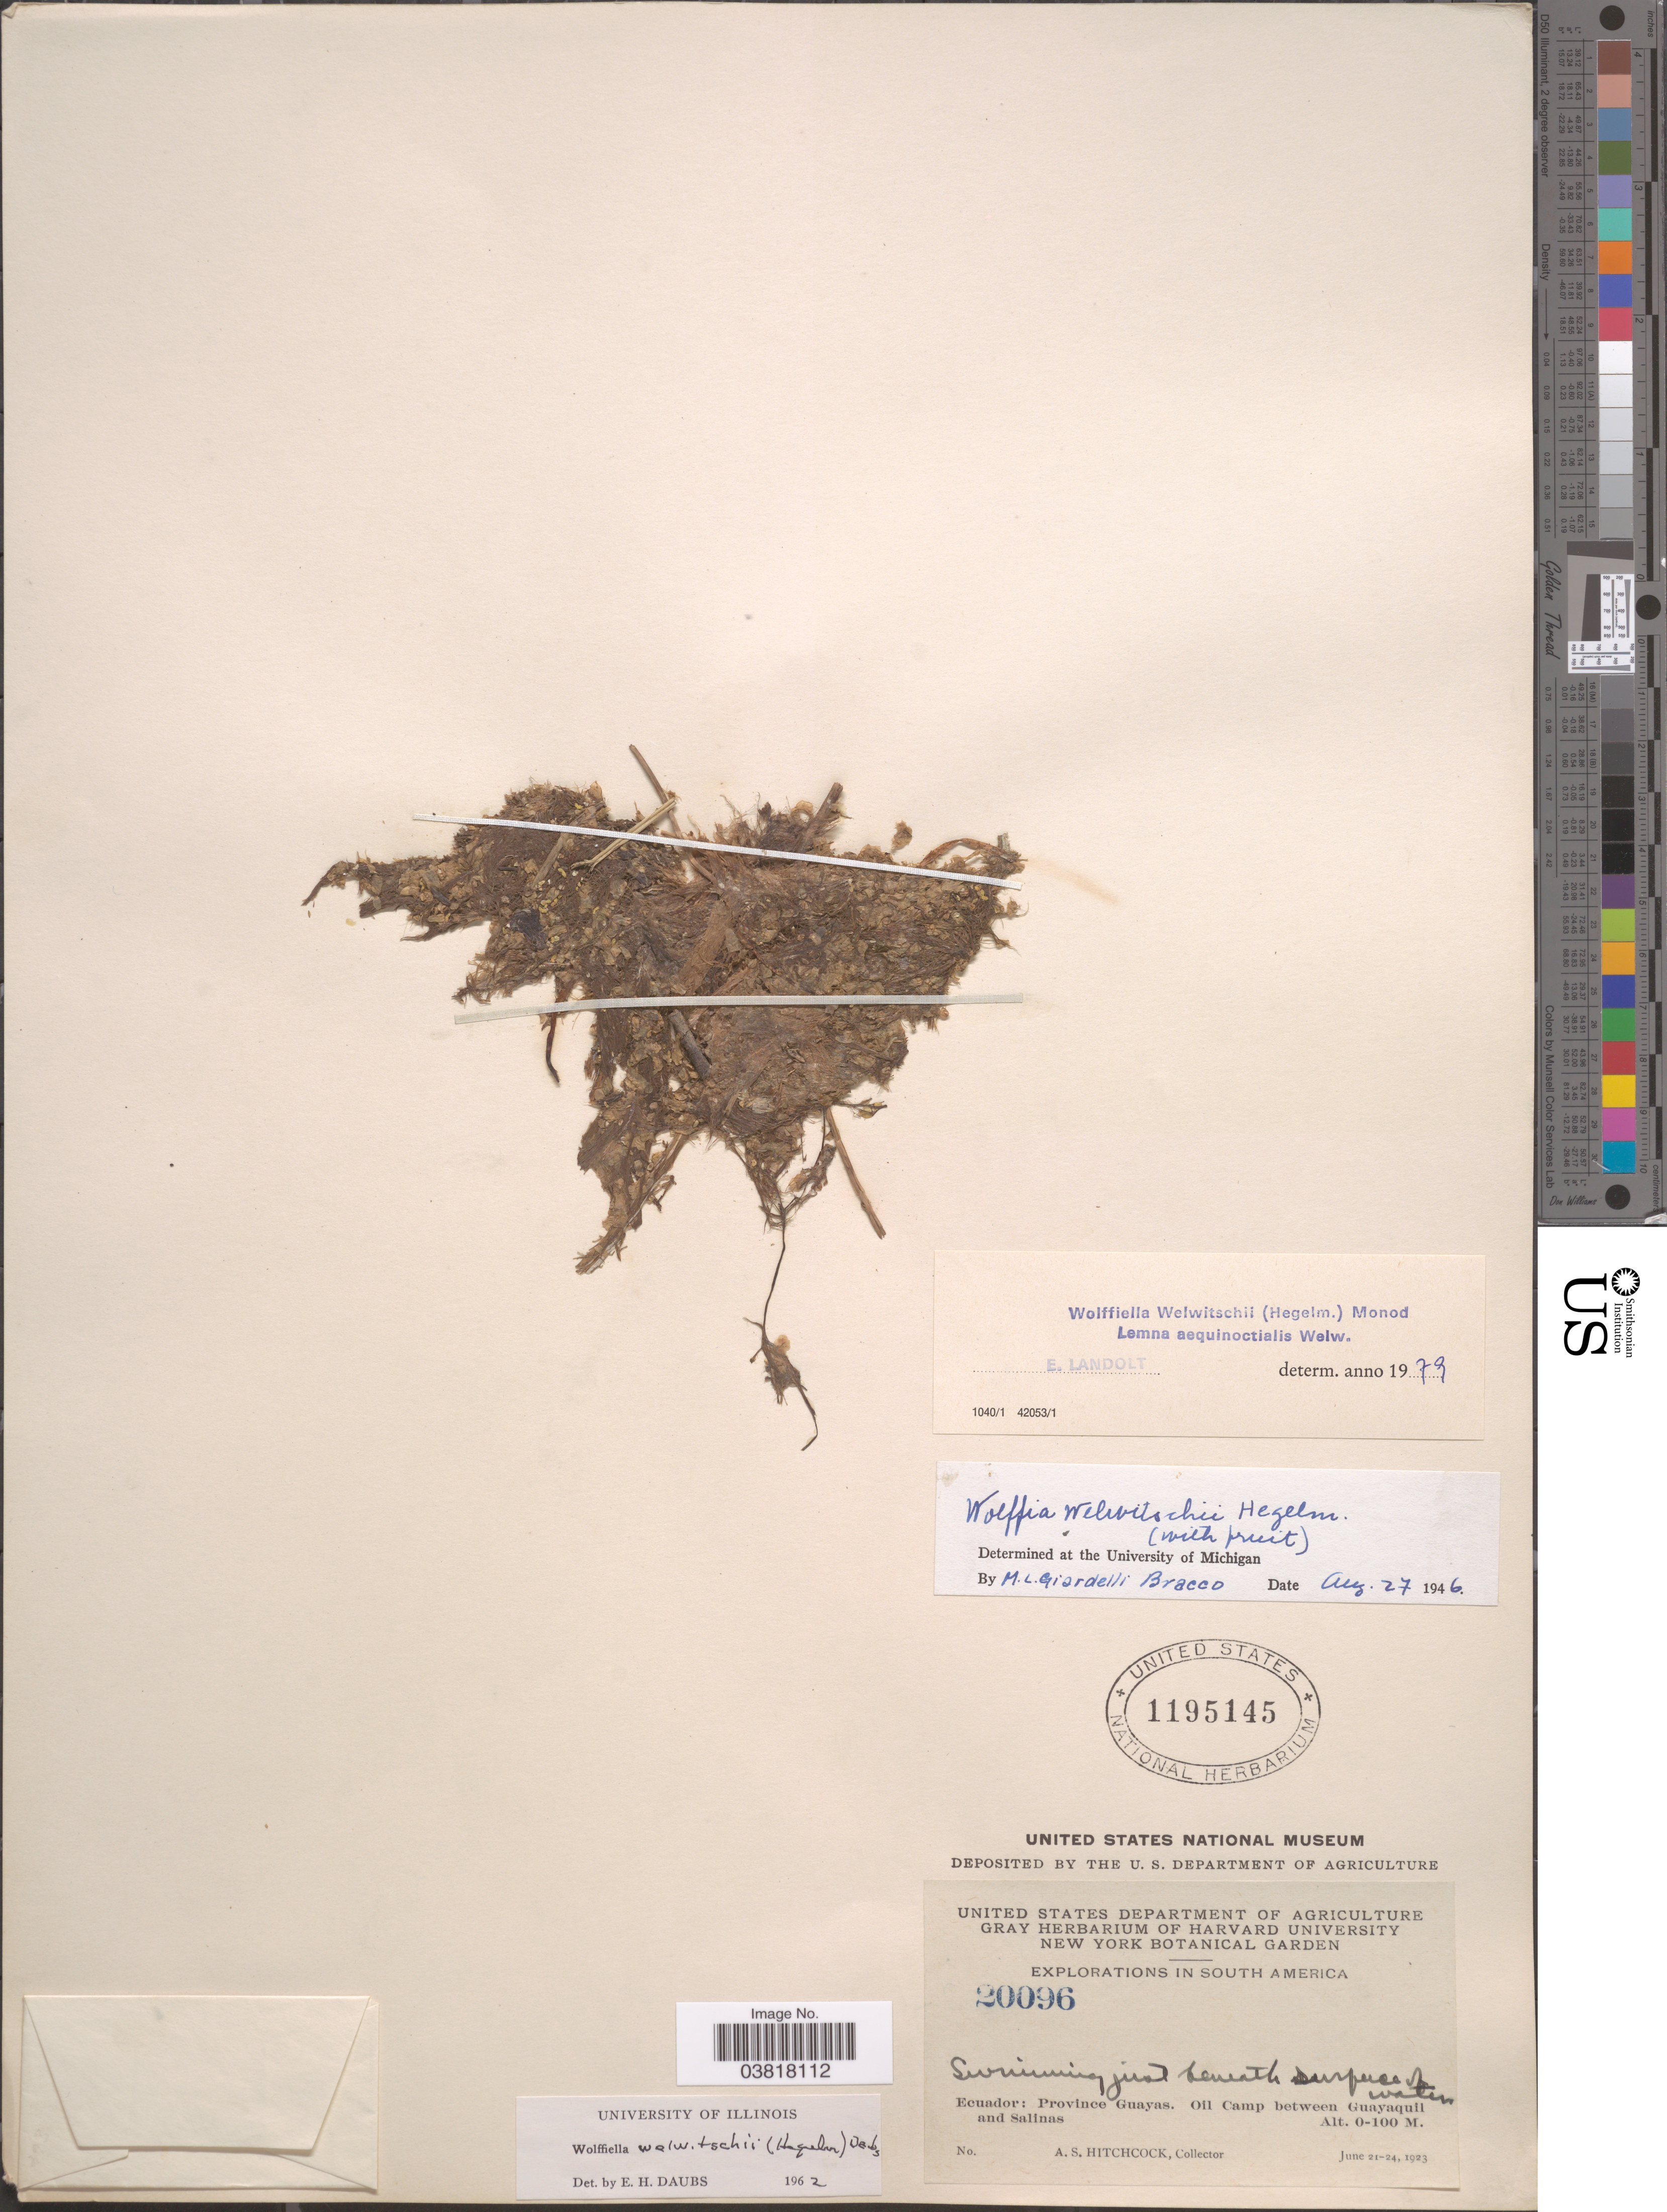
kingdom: Plantae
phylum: Tracheophyta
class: Liliopsida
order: Alismatales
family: Araceae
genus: Wolffia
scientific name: Wolffia welwitschii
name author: Hegelm.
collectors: A. S. Hitchcock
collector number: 20096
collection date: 1923-06-21/1923-06-24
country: Ecuador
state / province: Guayas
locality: Oil Camp between Guayaquil and Salinas.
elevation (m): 0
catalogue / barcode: US 1195145